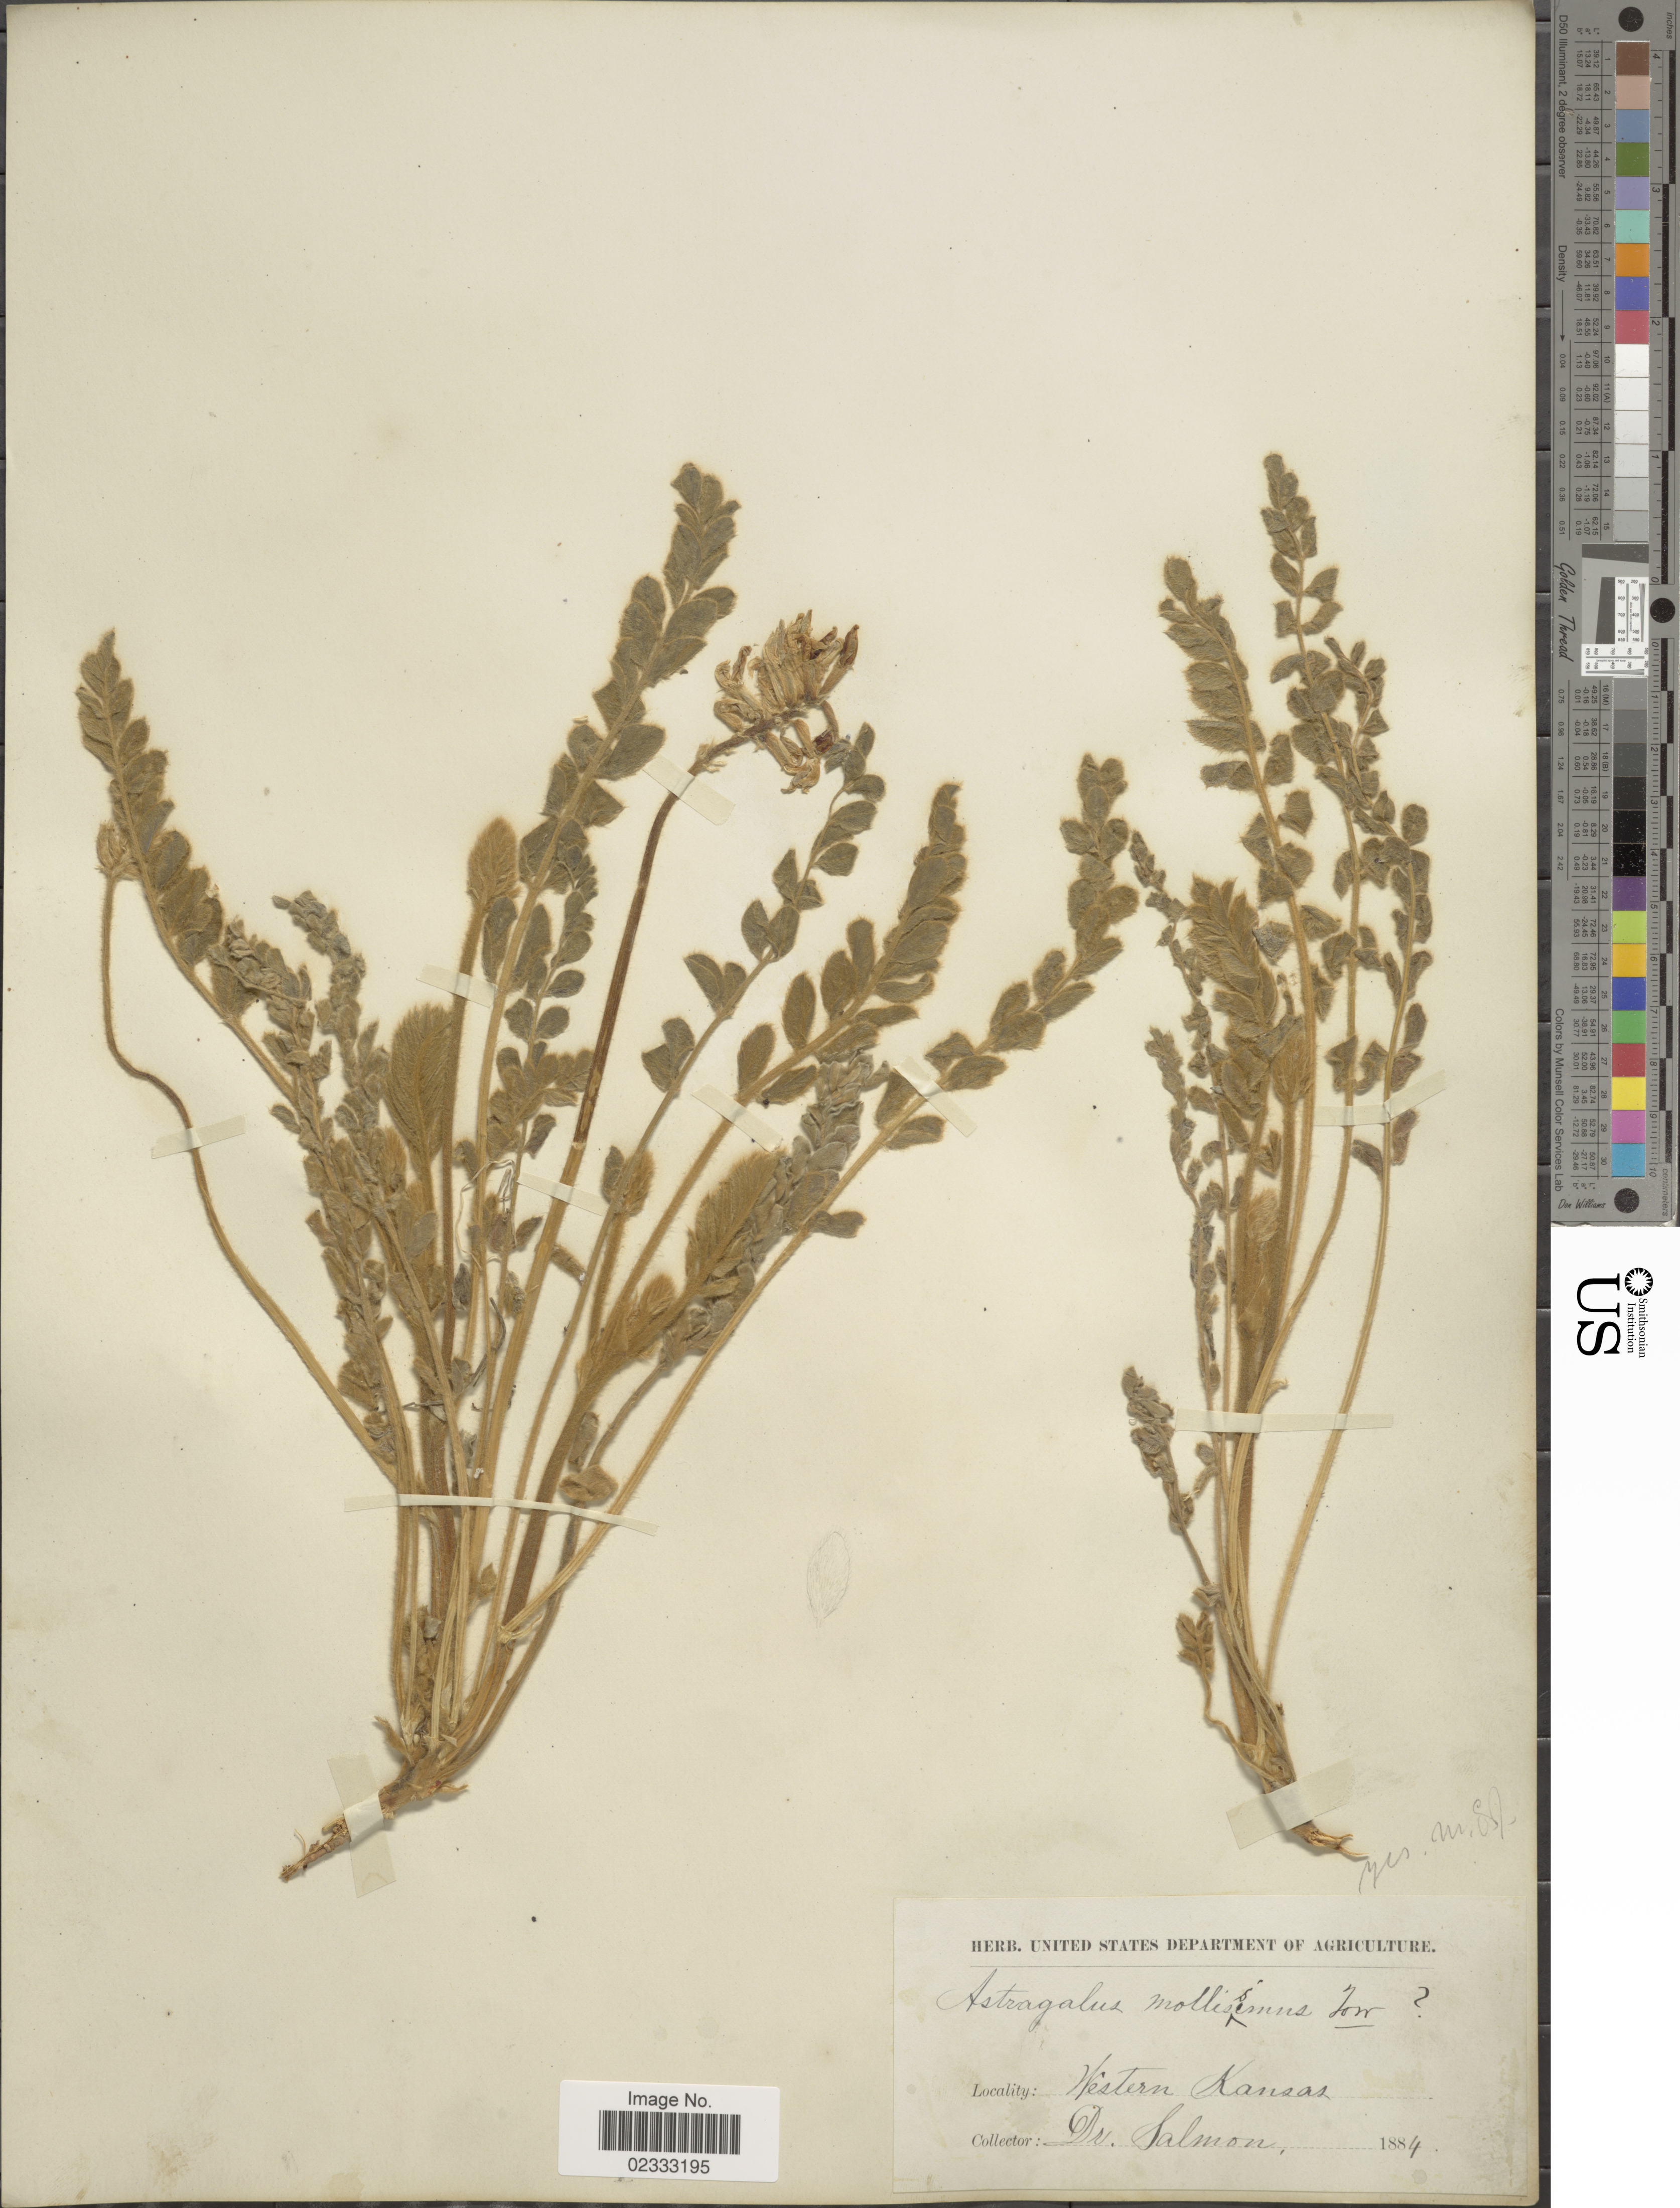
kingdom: Plantae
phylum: Tracheophyta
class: Magnoliopsida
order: Fabales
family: Fabaceae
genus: Astragalus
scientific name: Astragalus mollissimus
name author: Torr.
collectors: Salmon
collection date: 1884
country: United States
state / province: Kansas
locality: Western Kansas.